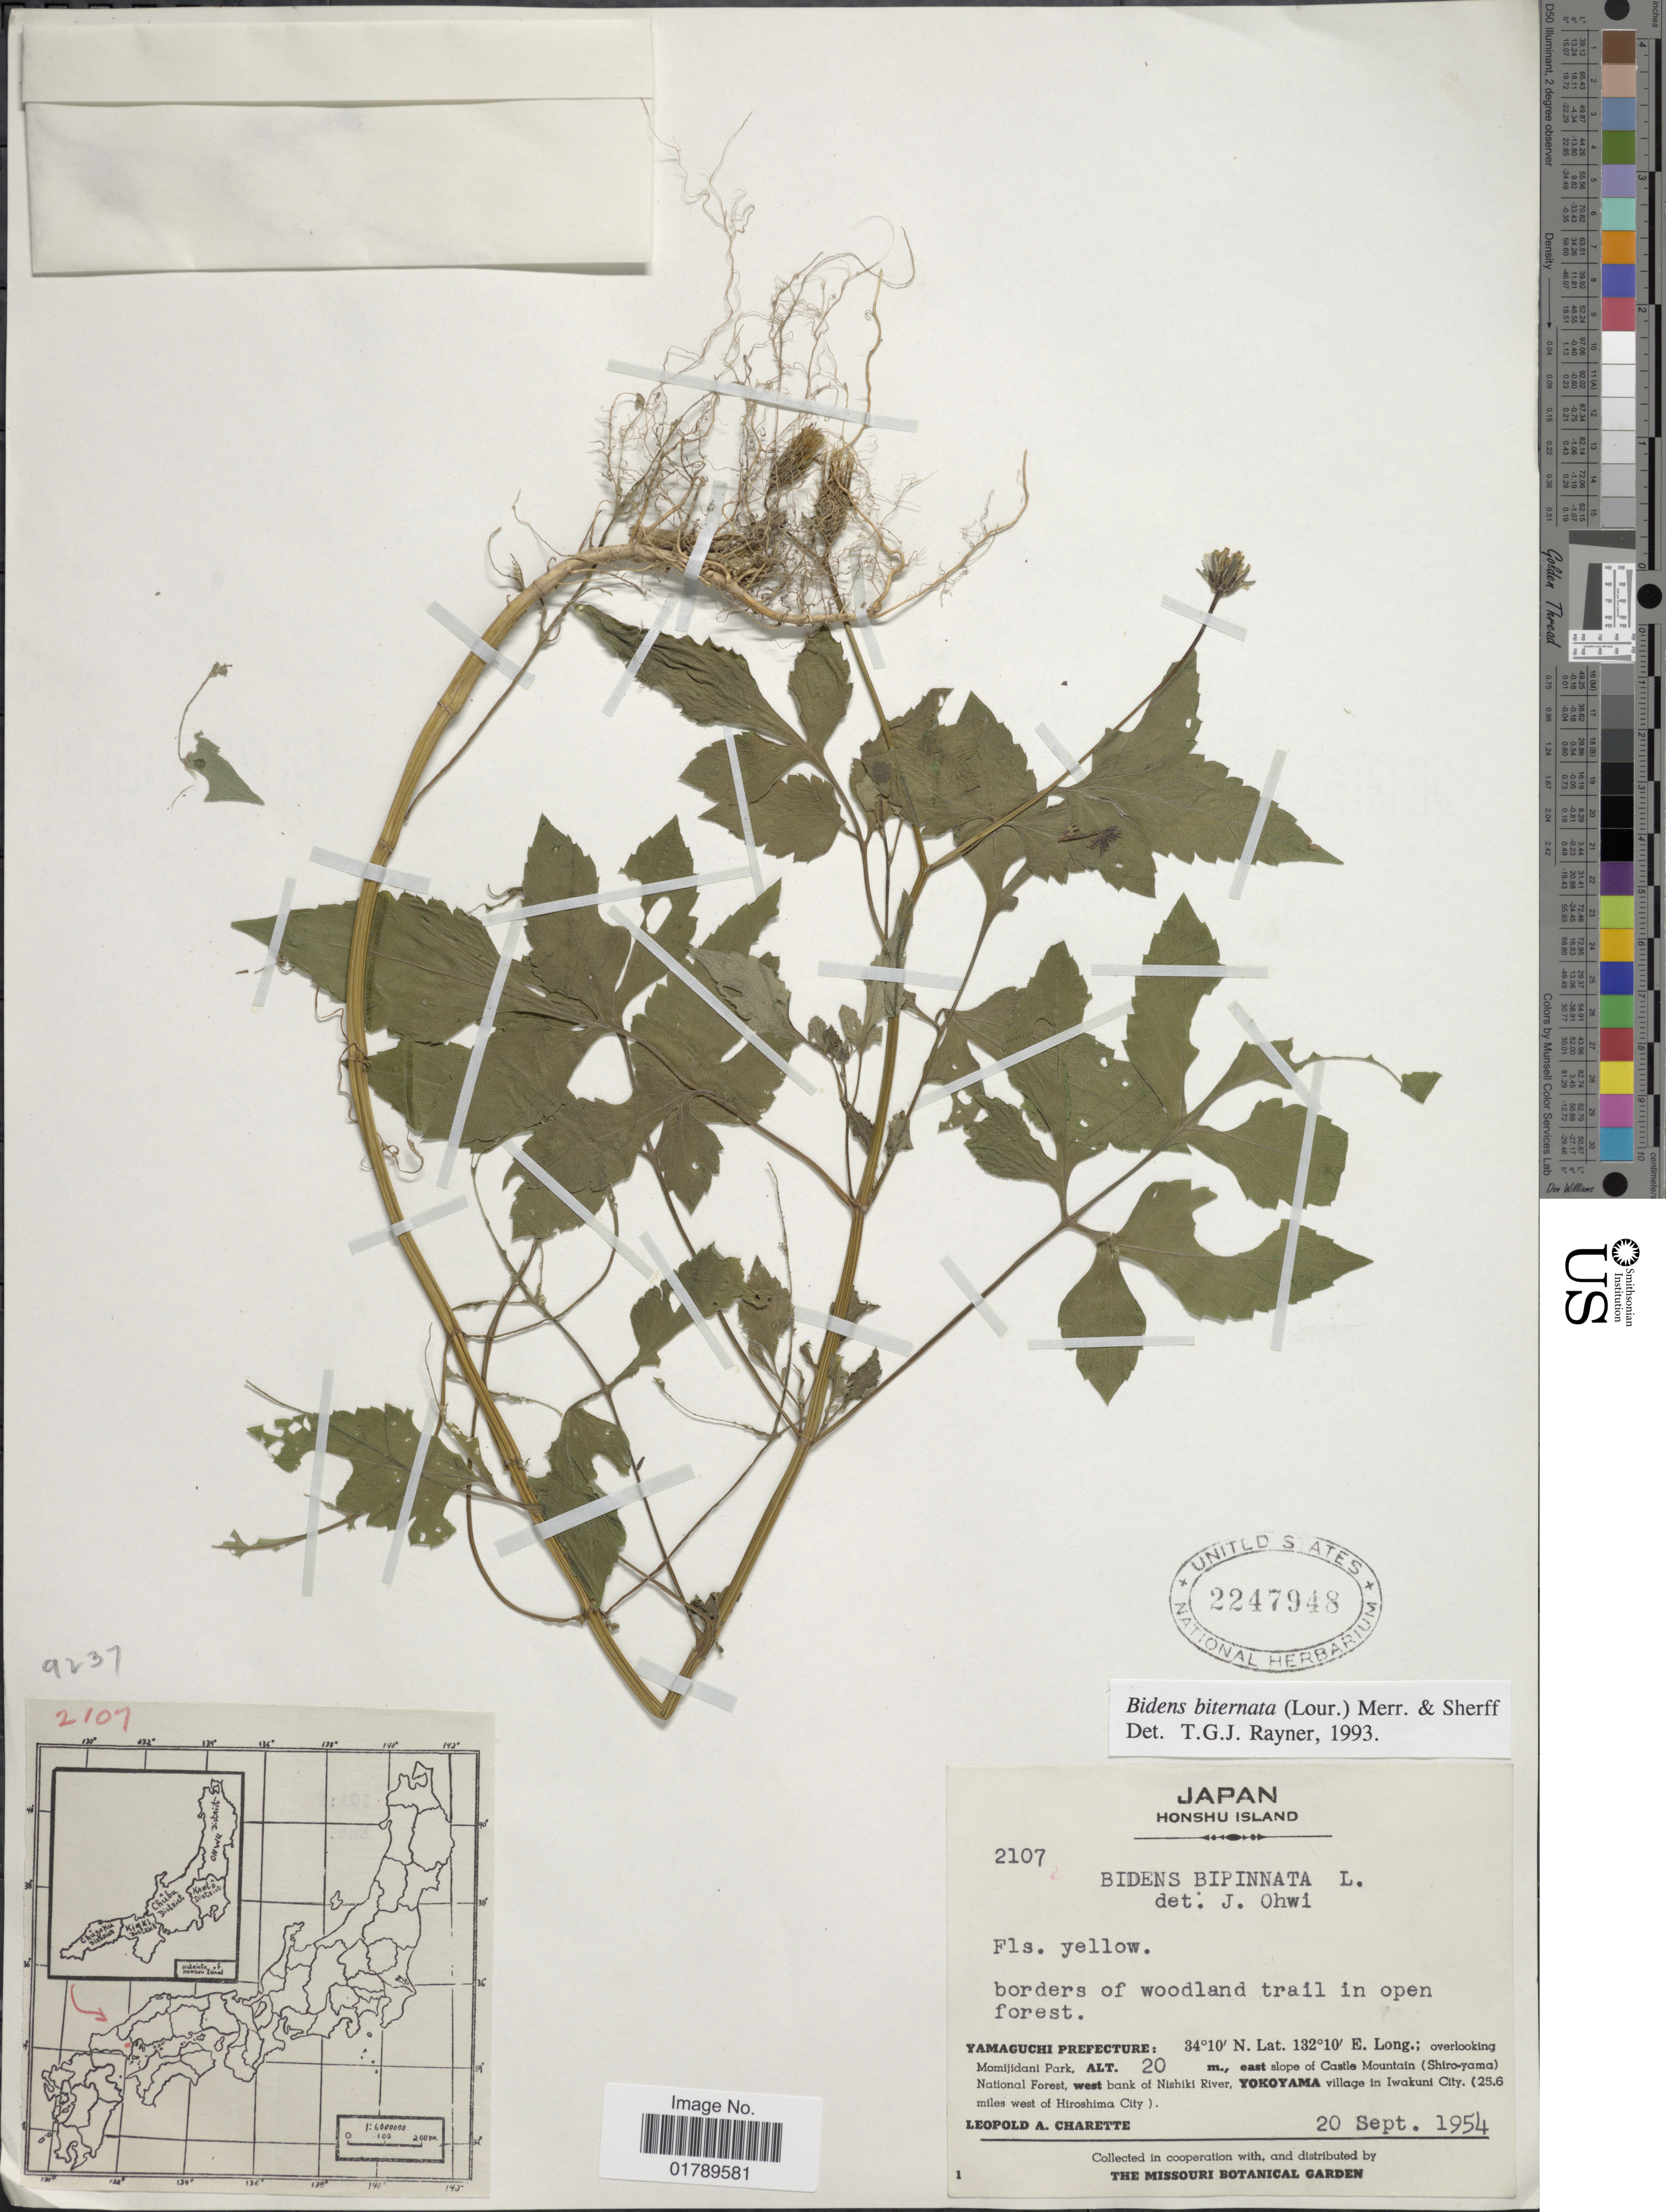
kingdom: Plantae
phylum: Tracheophyta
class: Magnoliopsida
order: Asterales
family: Asteraceae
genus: Bidens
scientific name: Bidens biternata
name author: (Lour.) Merr. & Sherff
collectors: L. A. Charette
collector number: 2107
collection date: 1954-09-20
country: Japan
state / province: Yamaguti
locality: Honshu Island. Yamaguchi Prefecture. overlooking Mamihidani Park, east slope of Catle Mountain (Shiro-yama). National Forest, west bank of Nishiki River, Yokohama villagre in Iwakuni City. (25,6 miles west of Hiroshima City)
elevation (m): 20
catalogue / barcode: US 2247948